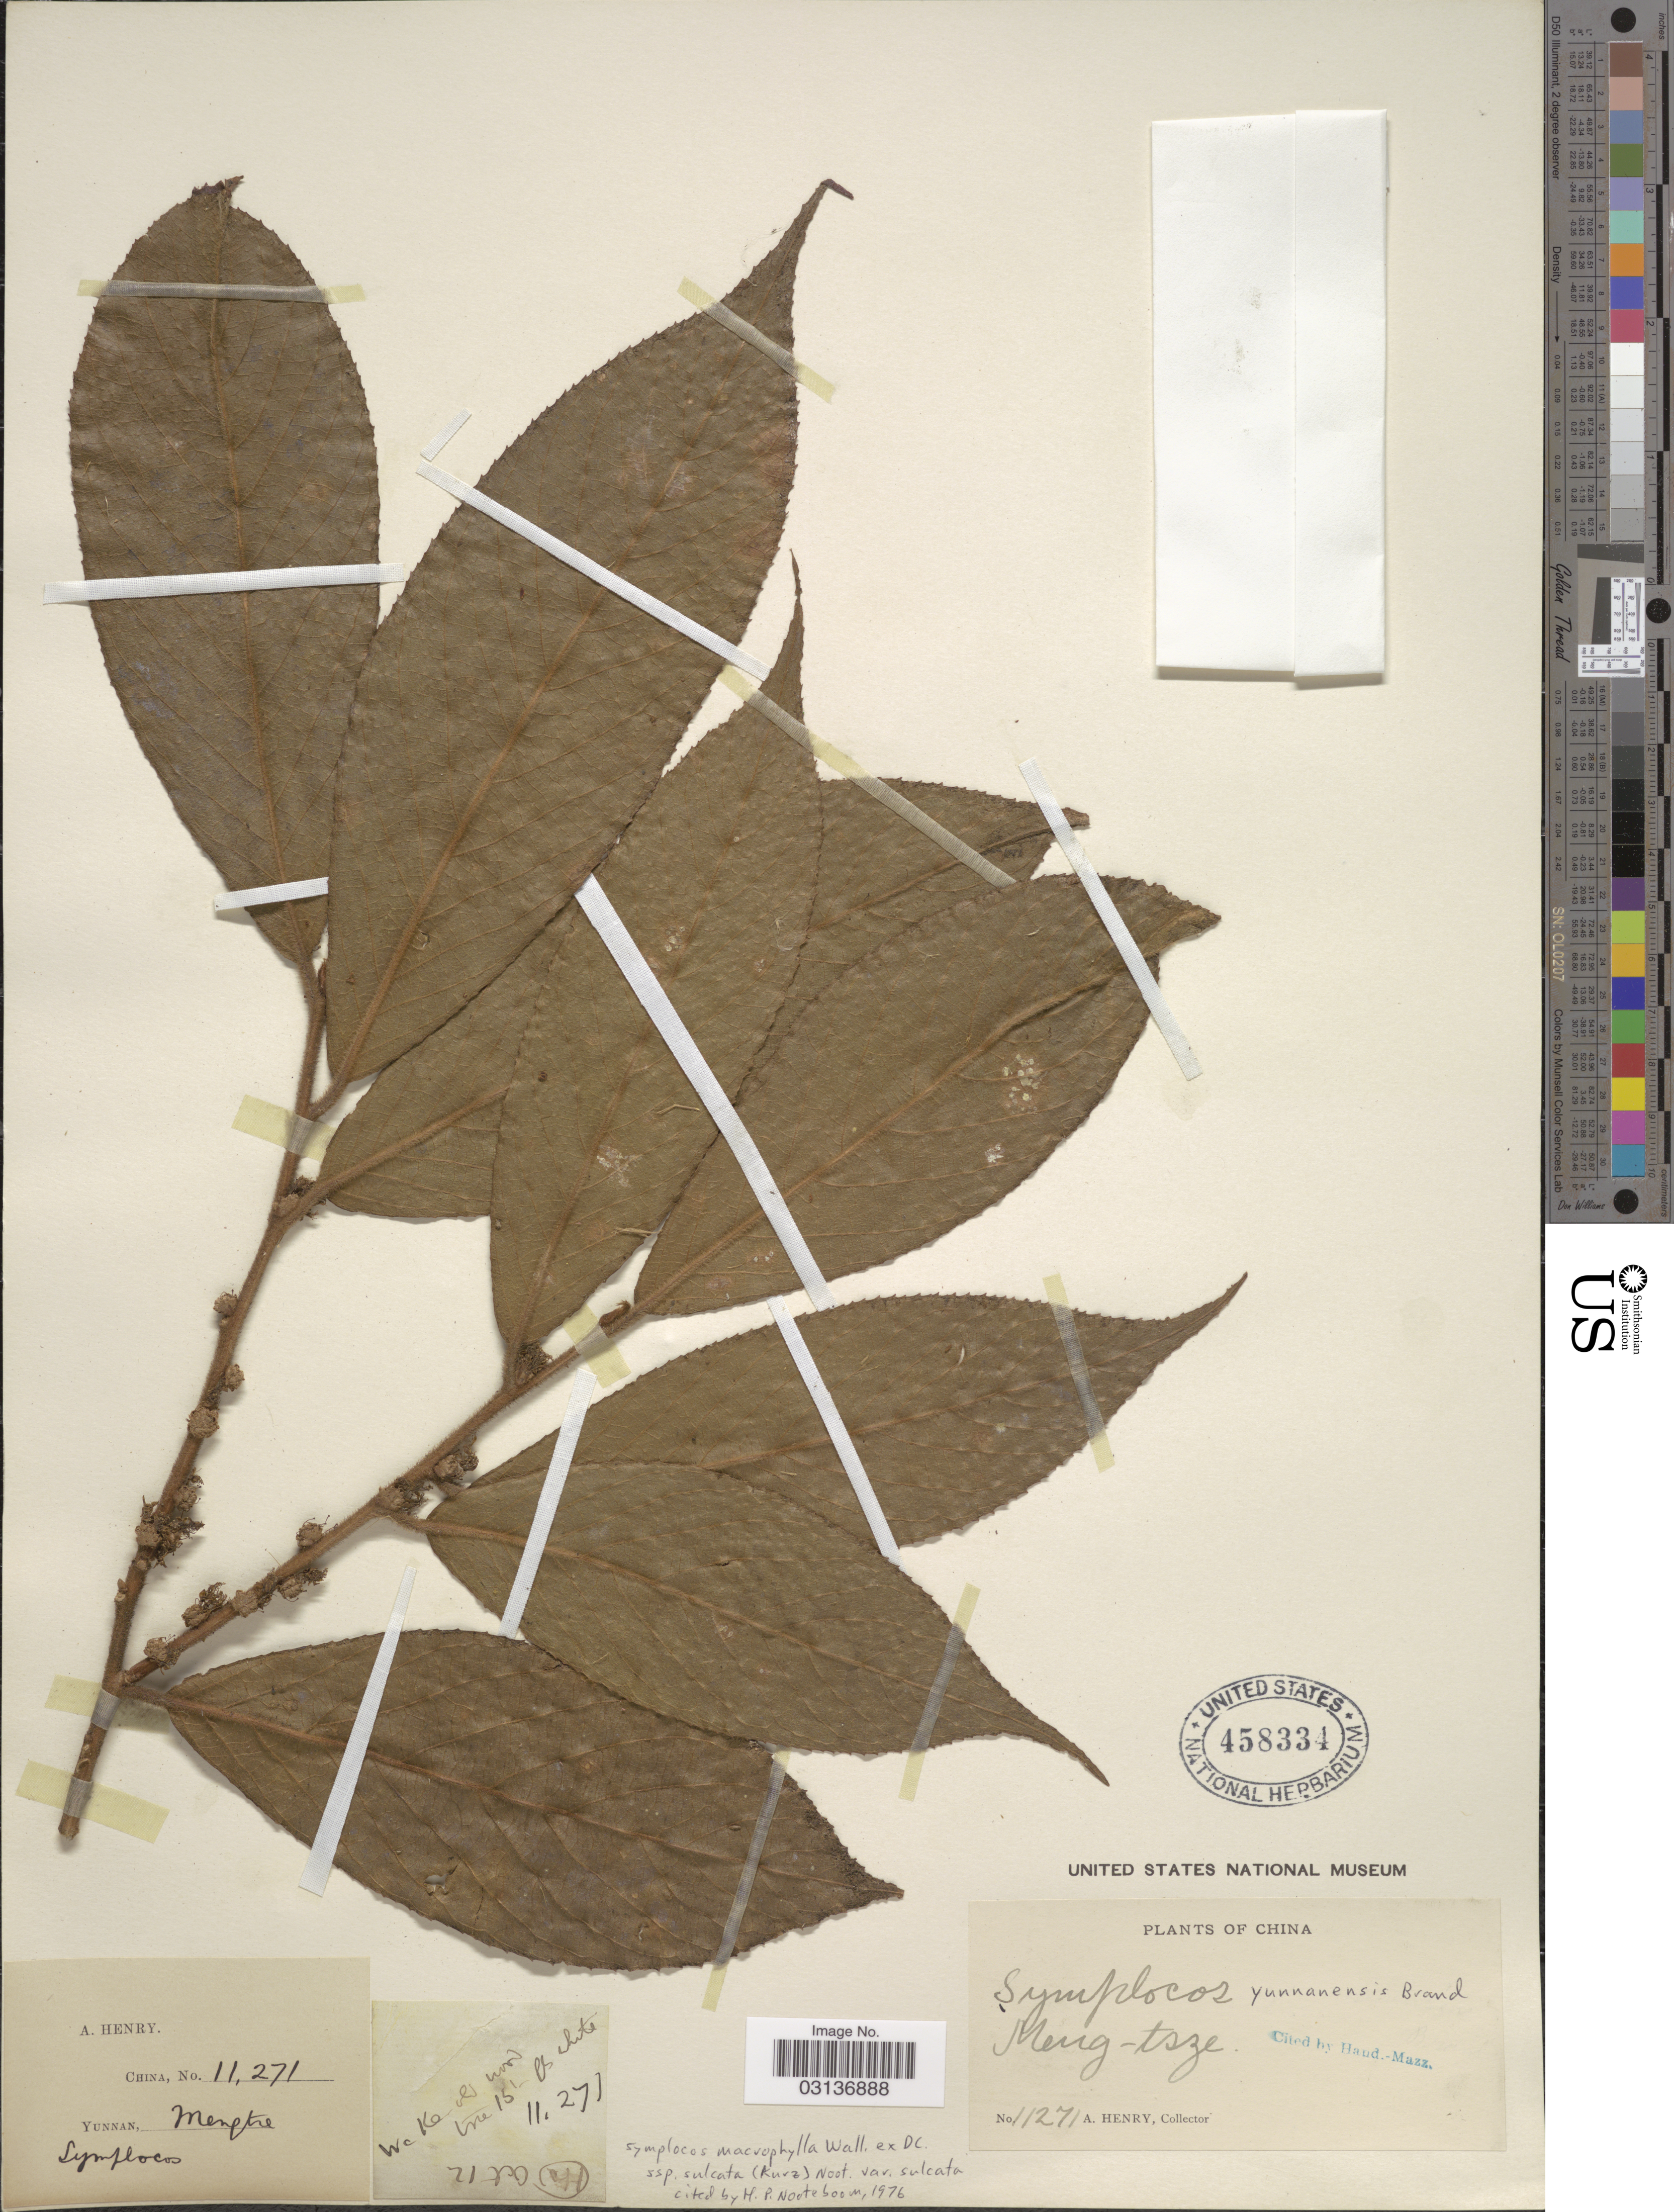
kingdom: Plantae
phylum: Tracheophyta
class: Magnoliopsida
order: Ericales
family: Symplocaceae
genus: Symplocos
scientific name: Symplocos macrophylla subsp. sulcata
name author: (Kurz) Noot.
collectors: A. Henry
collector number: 11271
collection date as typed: Transcribed d/m/y: /10/12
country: China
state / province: Yunnan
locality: Meng-tsze.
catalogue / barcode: US 458334